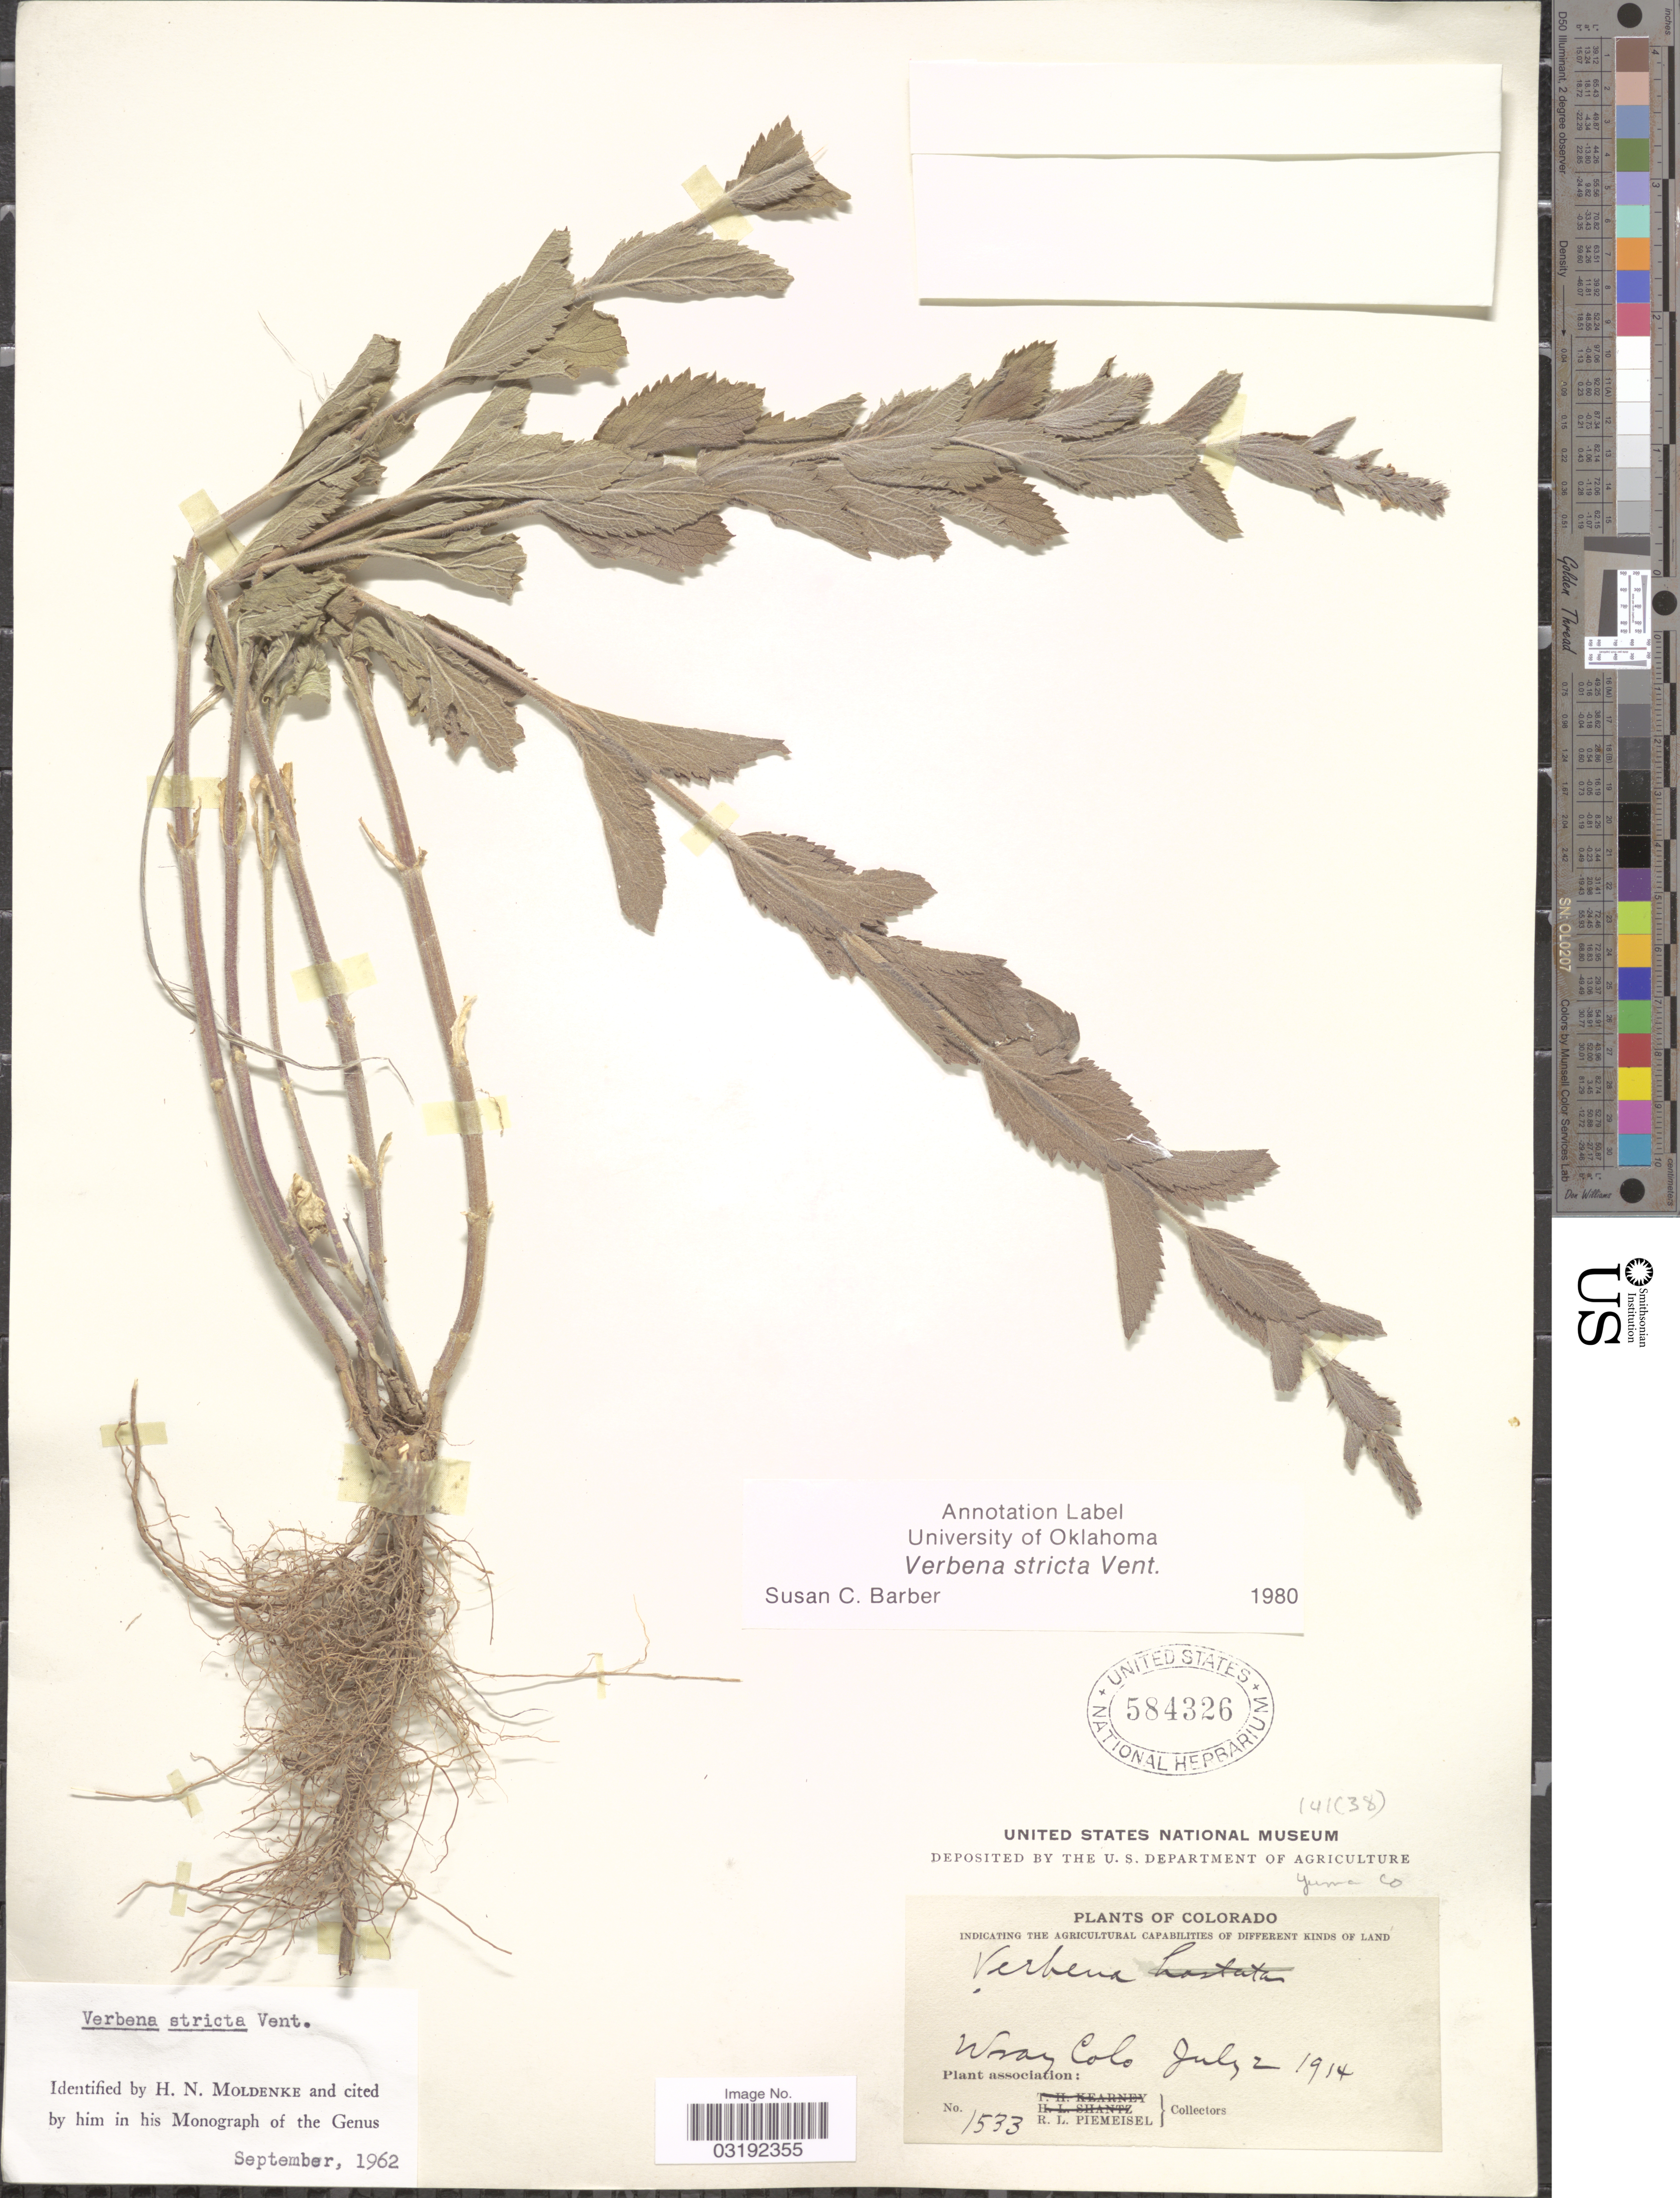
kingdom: Plantae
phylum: Tracheophyta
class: Magnoliopsida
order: Lamiales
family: Verbenaceae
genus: Verbena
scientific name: Verbena stricta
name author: Vent.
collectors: R. L. Piemeisel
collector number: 1533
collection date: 1914-07-02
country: United States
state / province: Colorado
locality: Wray Colo, Yuma Co.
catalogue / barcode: US 584326